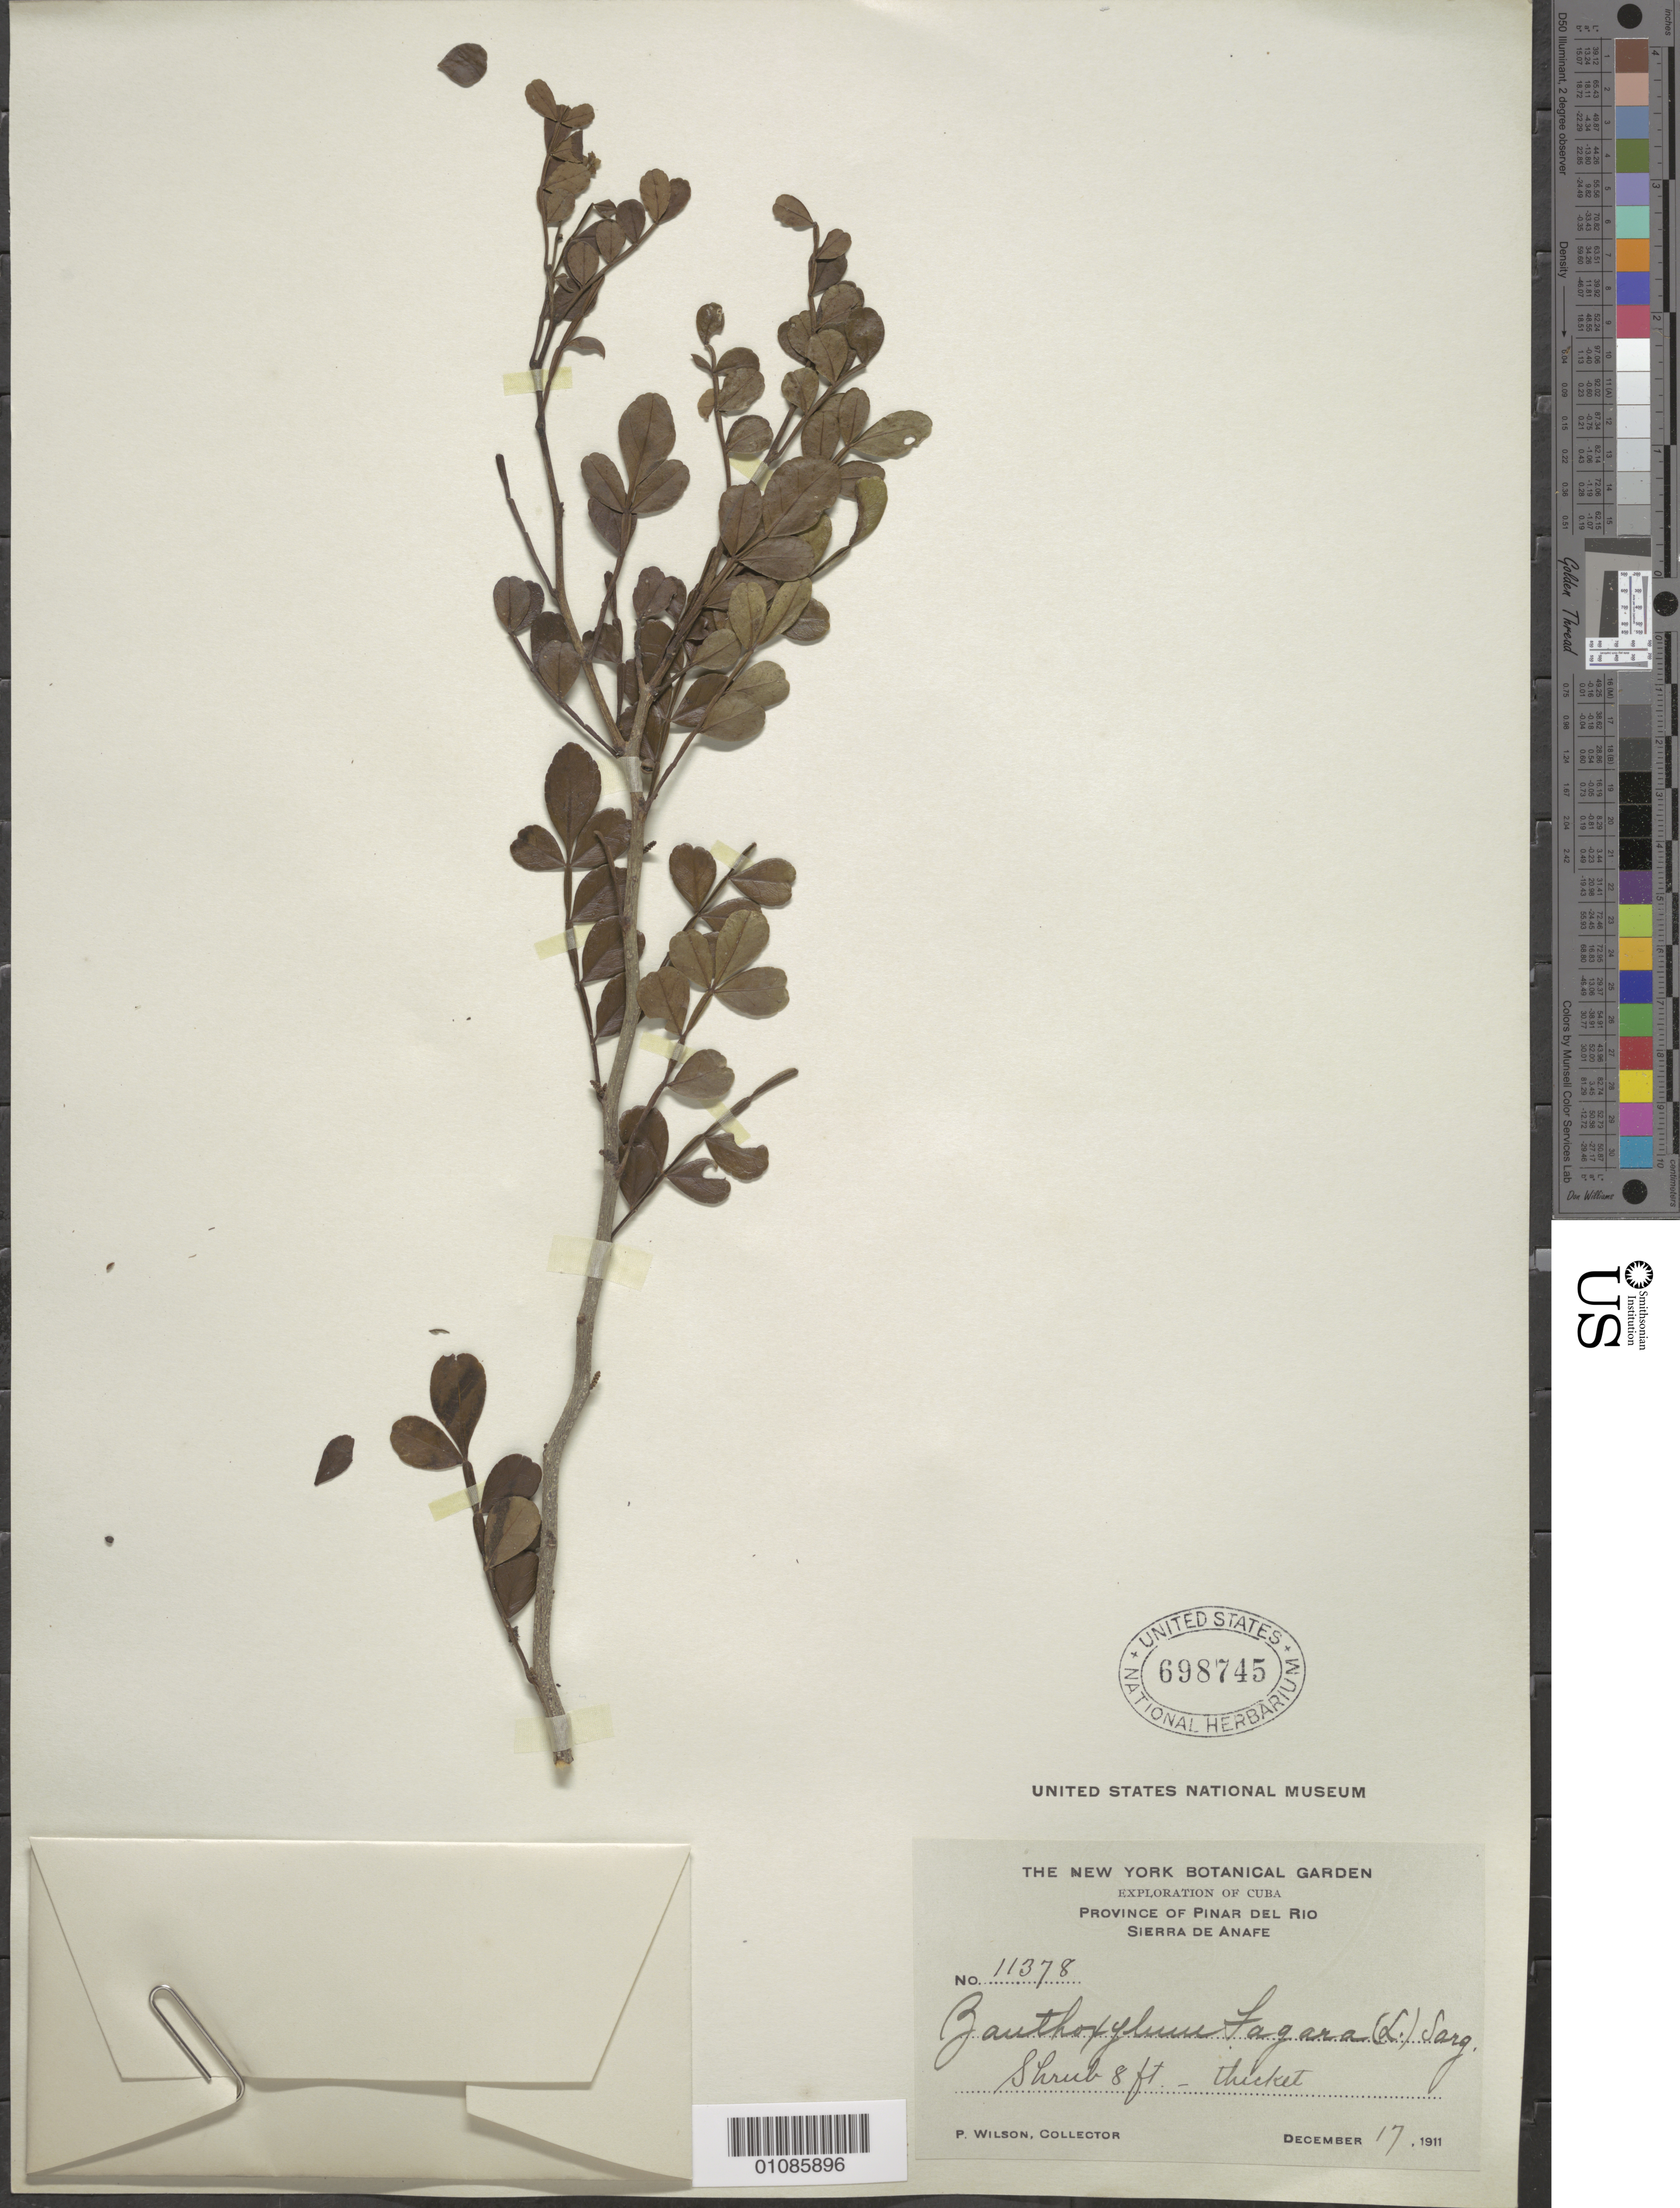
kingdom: Plantae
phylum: Tracheophyta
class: Magnoliopsida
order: Sapindales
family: Rutaceae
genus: Zanthoxylum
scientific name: Zanthoxylum fagara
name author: (L.) Sarg.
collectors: P. Wilson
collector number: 11378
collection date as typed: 17 Dec 1911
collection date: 1911-12-17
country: Cuba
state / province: Pinar del Rio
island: Cuba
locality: Pinar del Rio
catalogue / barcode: US 698745